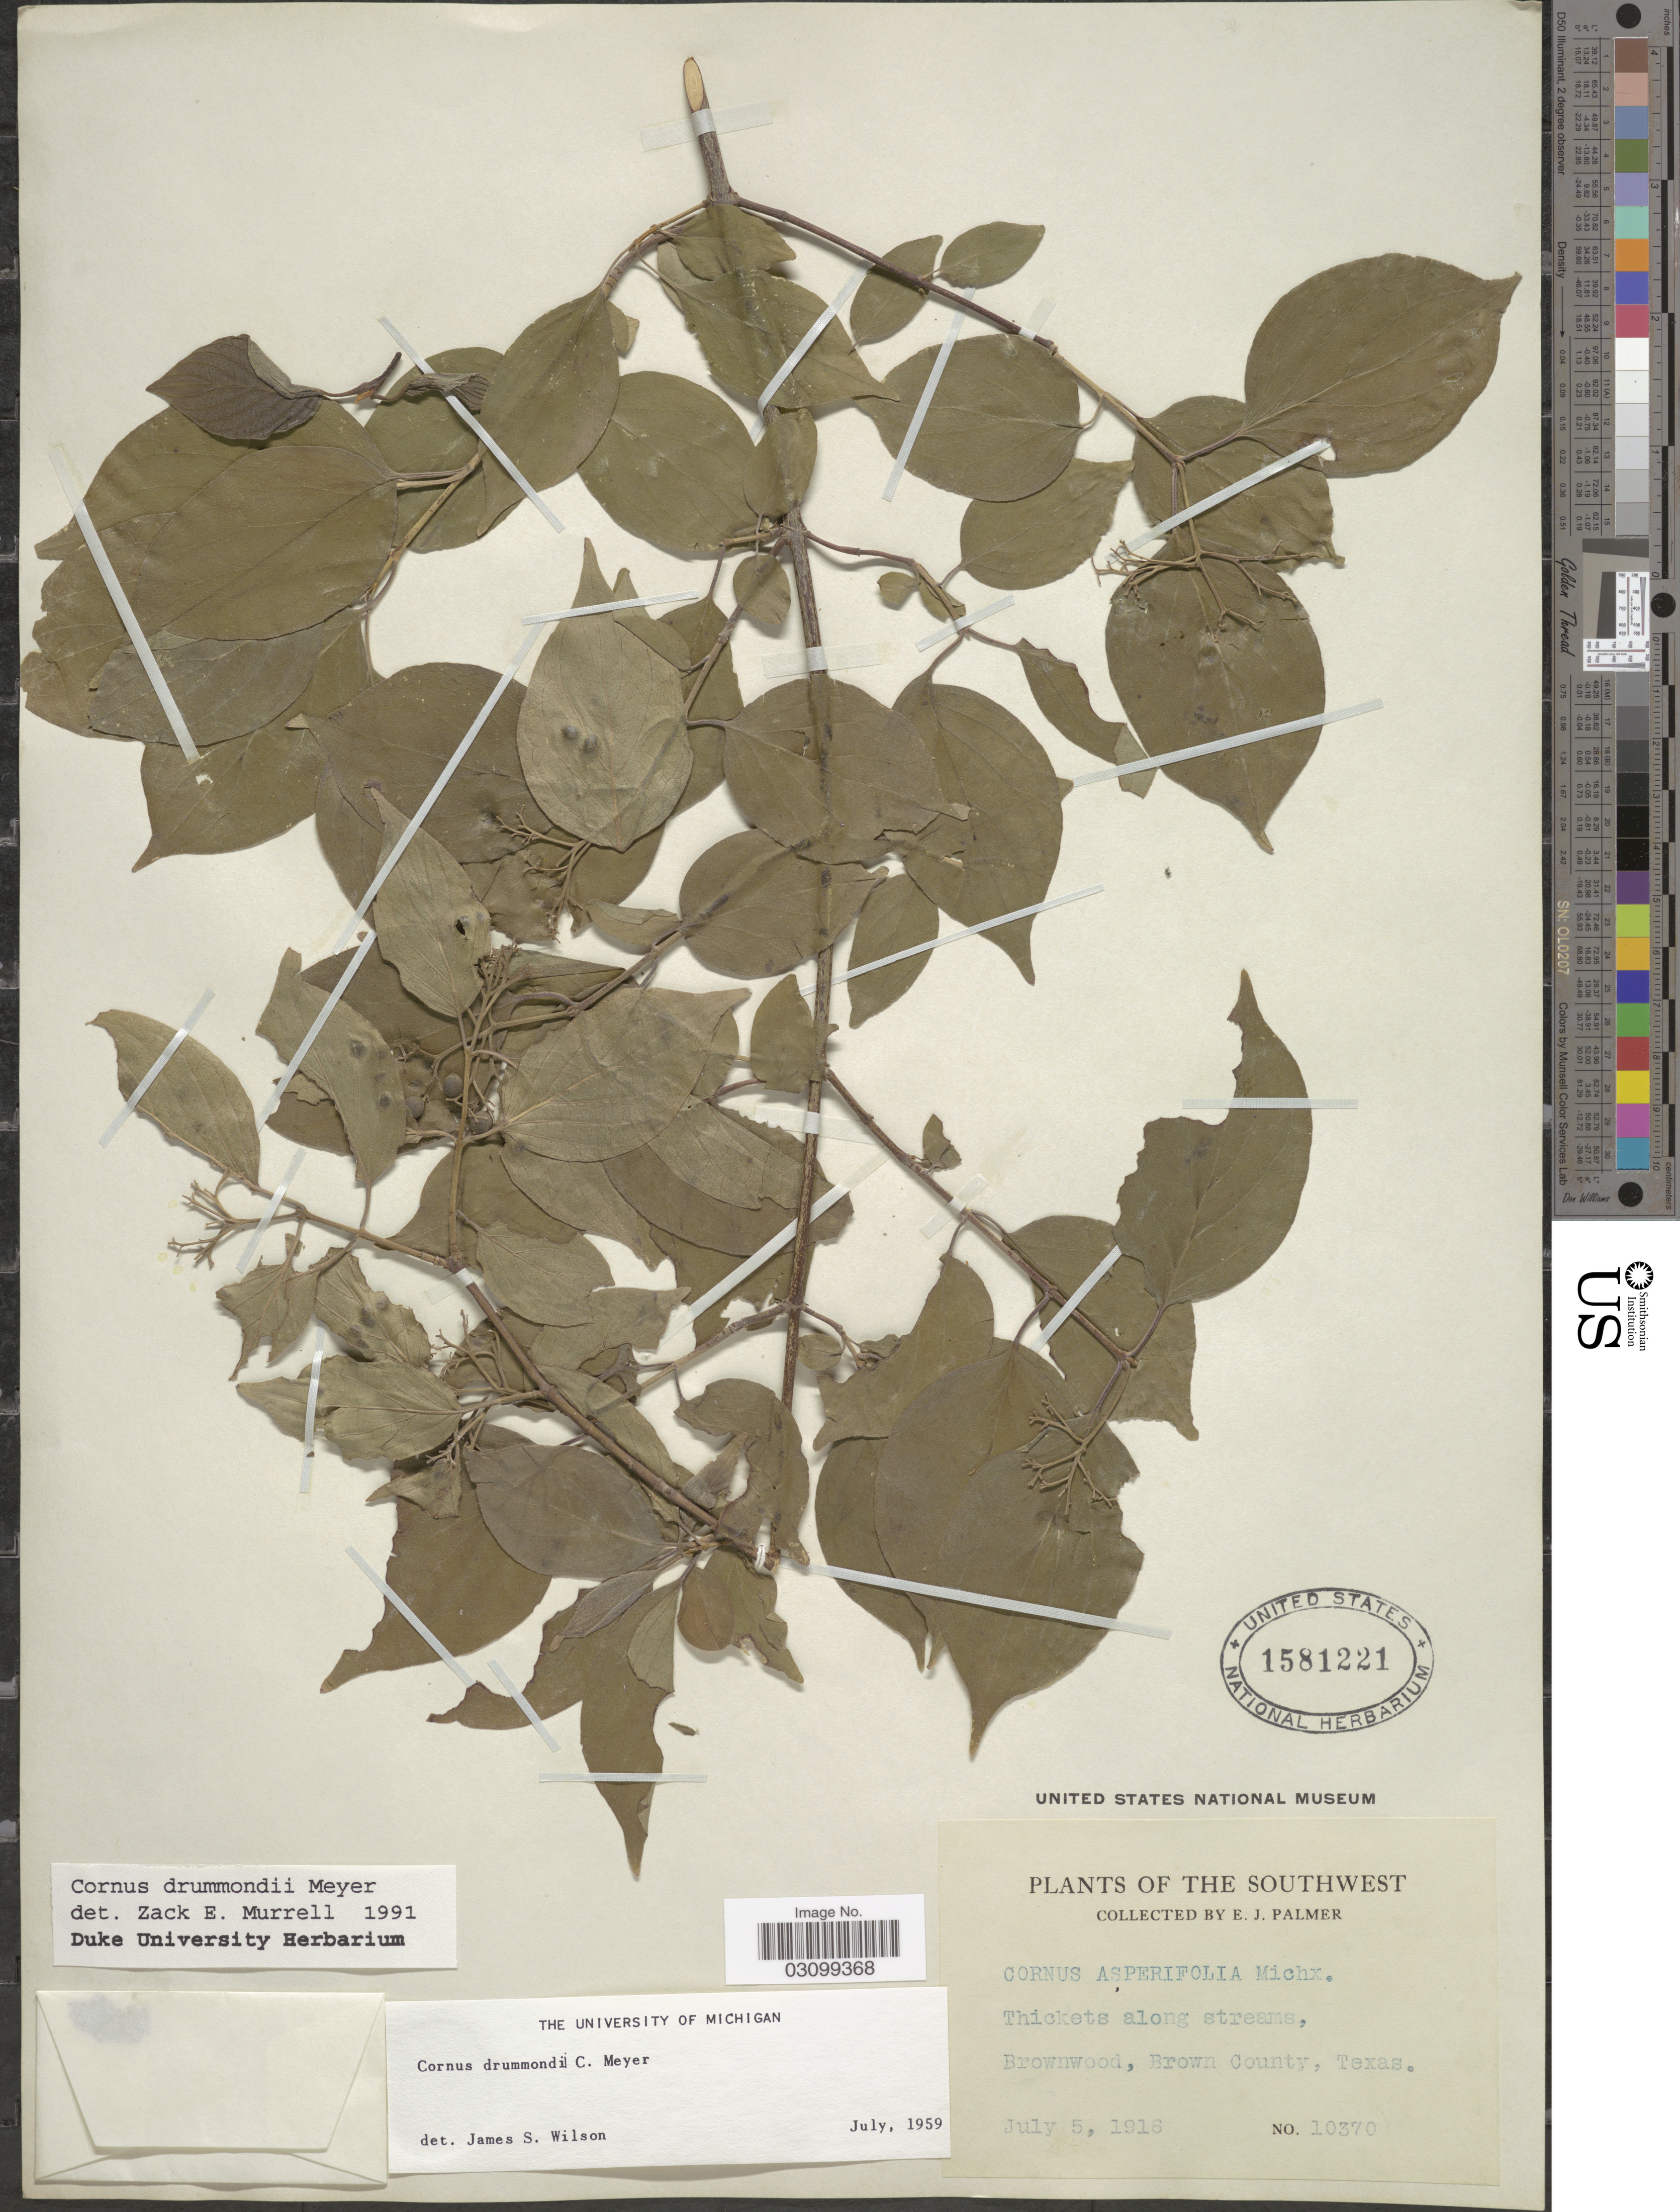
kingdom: Plantae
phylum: Tracheophyta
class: Magnoliopsida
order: Cornales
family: Cornaceae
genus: Cornus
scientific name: Cornus drummondii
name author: C.A. Mey.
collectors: E. J. Palmer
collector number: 10370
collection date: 1916-07-05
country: United States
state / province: Texas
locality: Southwest. Brownwood, Brown County.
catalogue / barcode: US 1581221